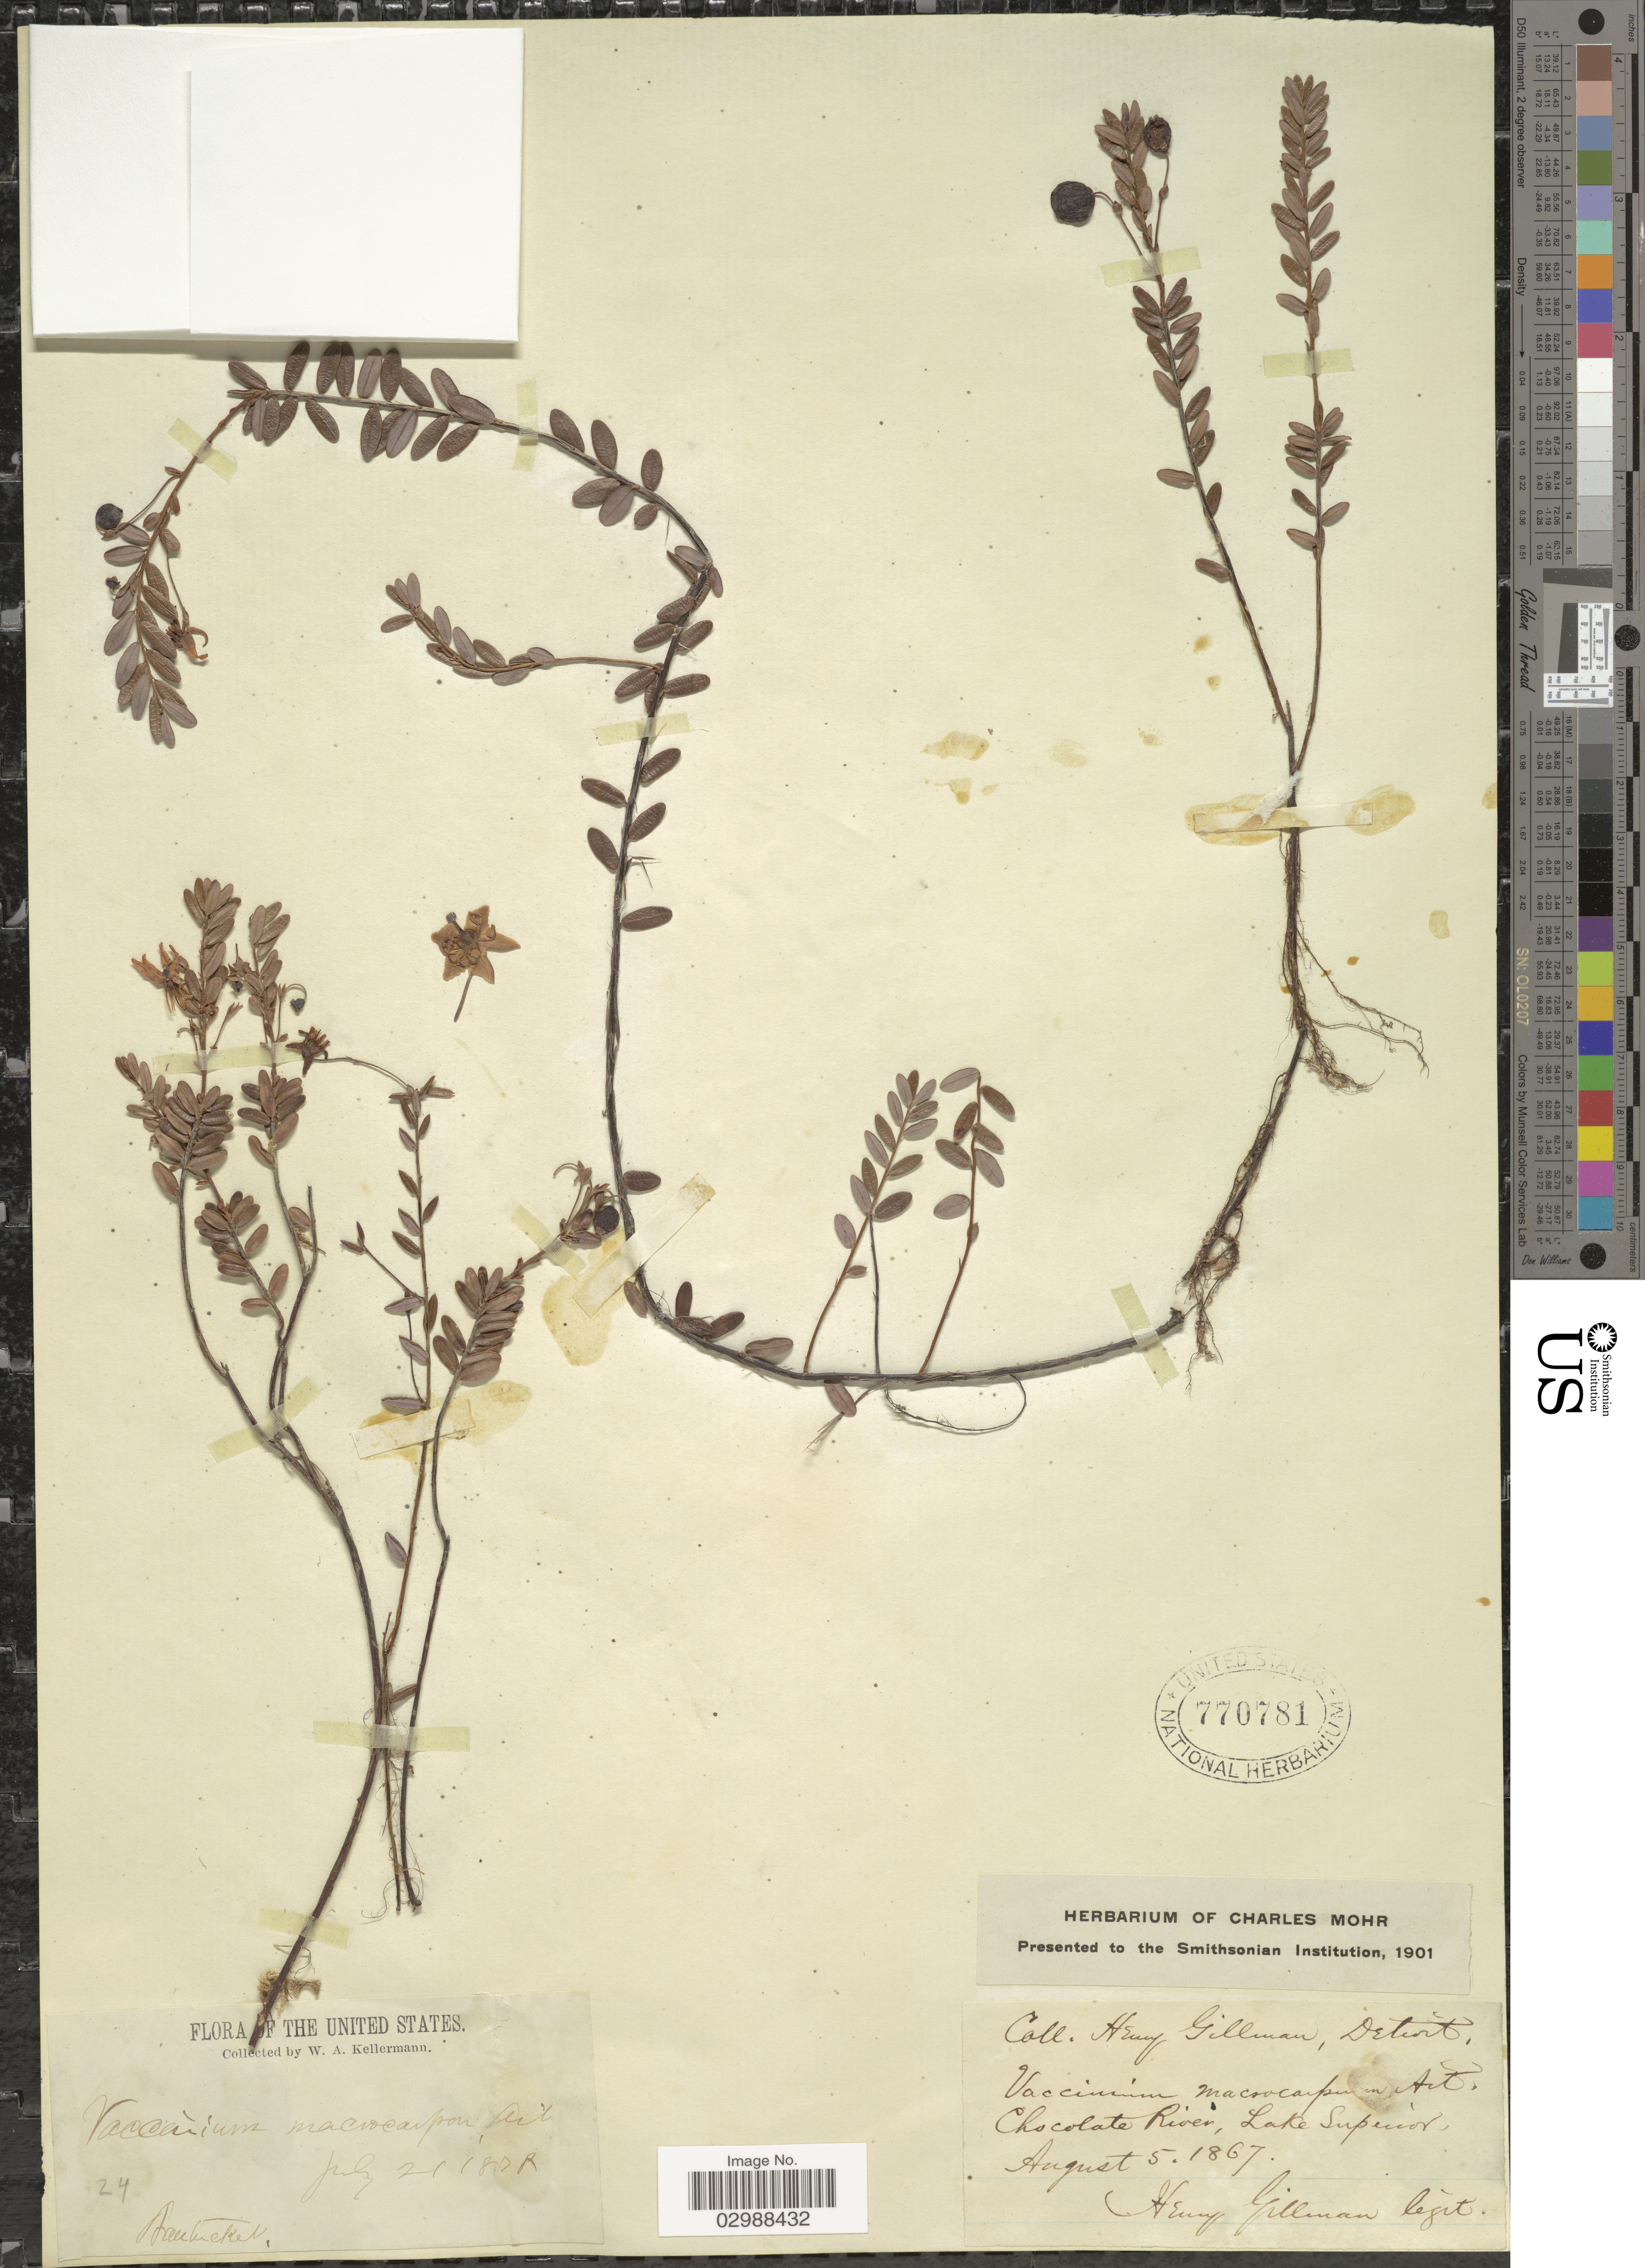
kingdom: Plantae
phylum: Tracheophyta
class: Magnoliopsida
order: Ericales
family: Ericaceae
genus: Vaccinium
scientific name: Vaccinium macrocarpon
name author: Aiton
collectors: W. A. Kellermann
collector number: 24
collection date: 1828-07-21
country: United States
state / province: Massachusetts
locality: The United States, Nantucket.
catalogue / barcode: US 770781-2